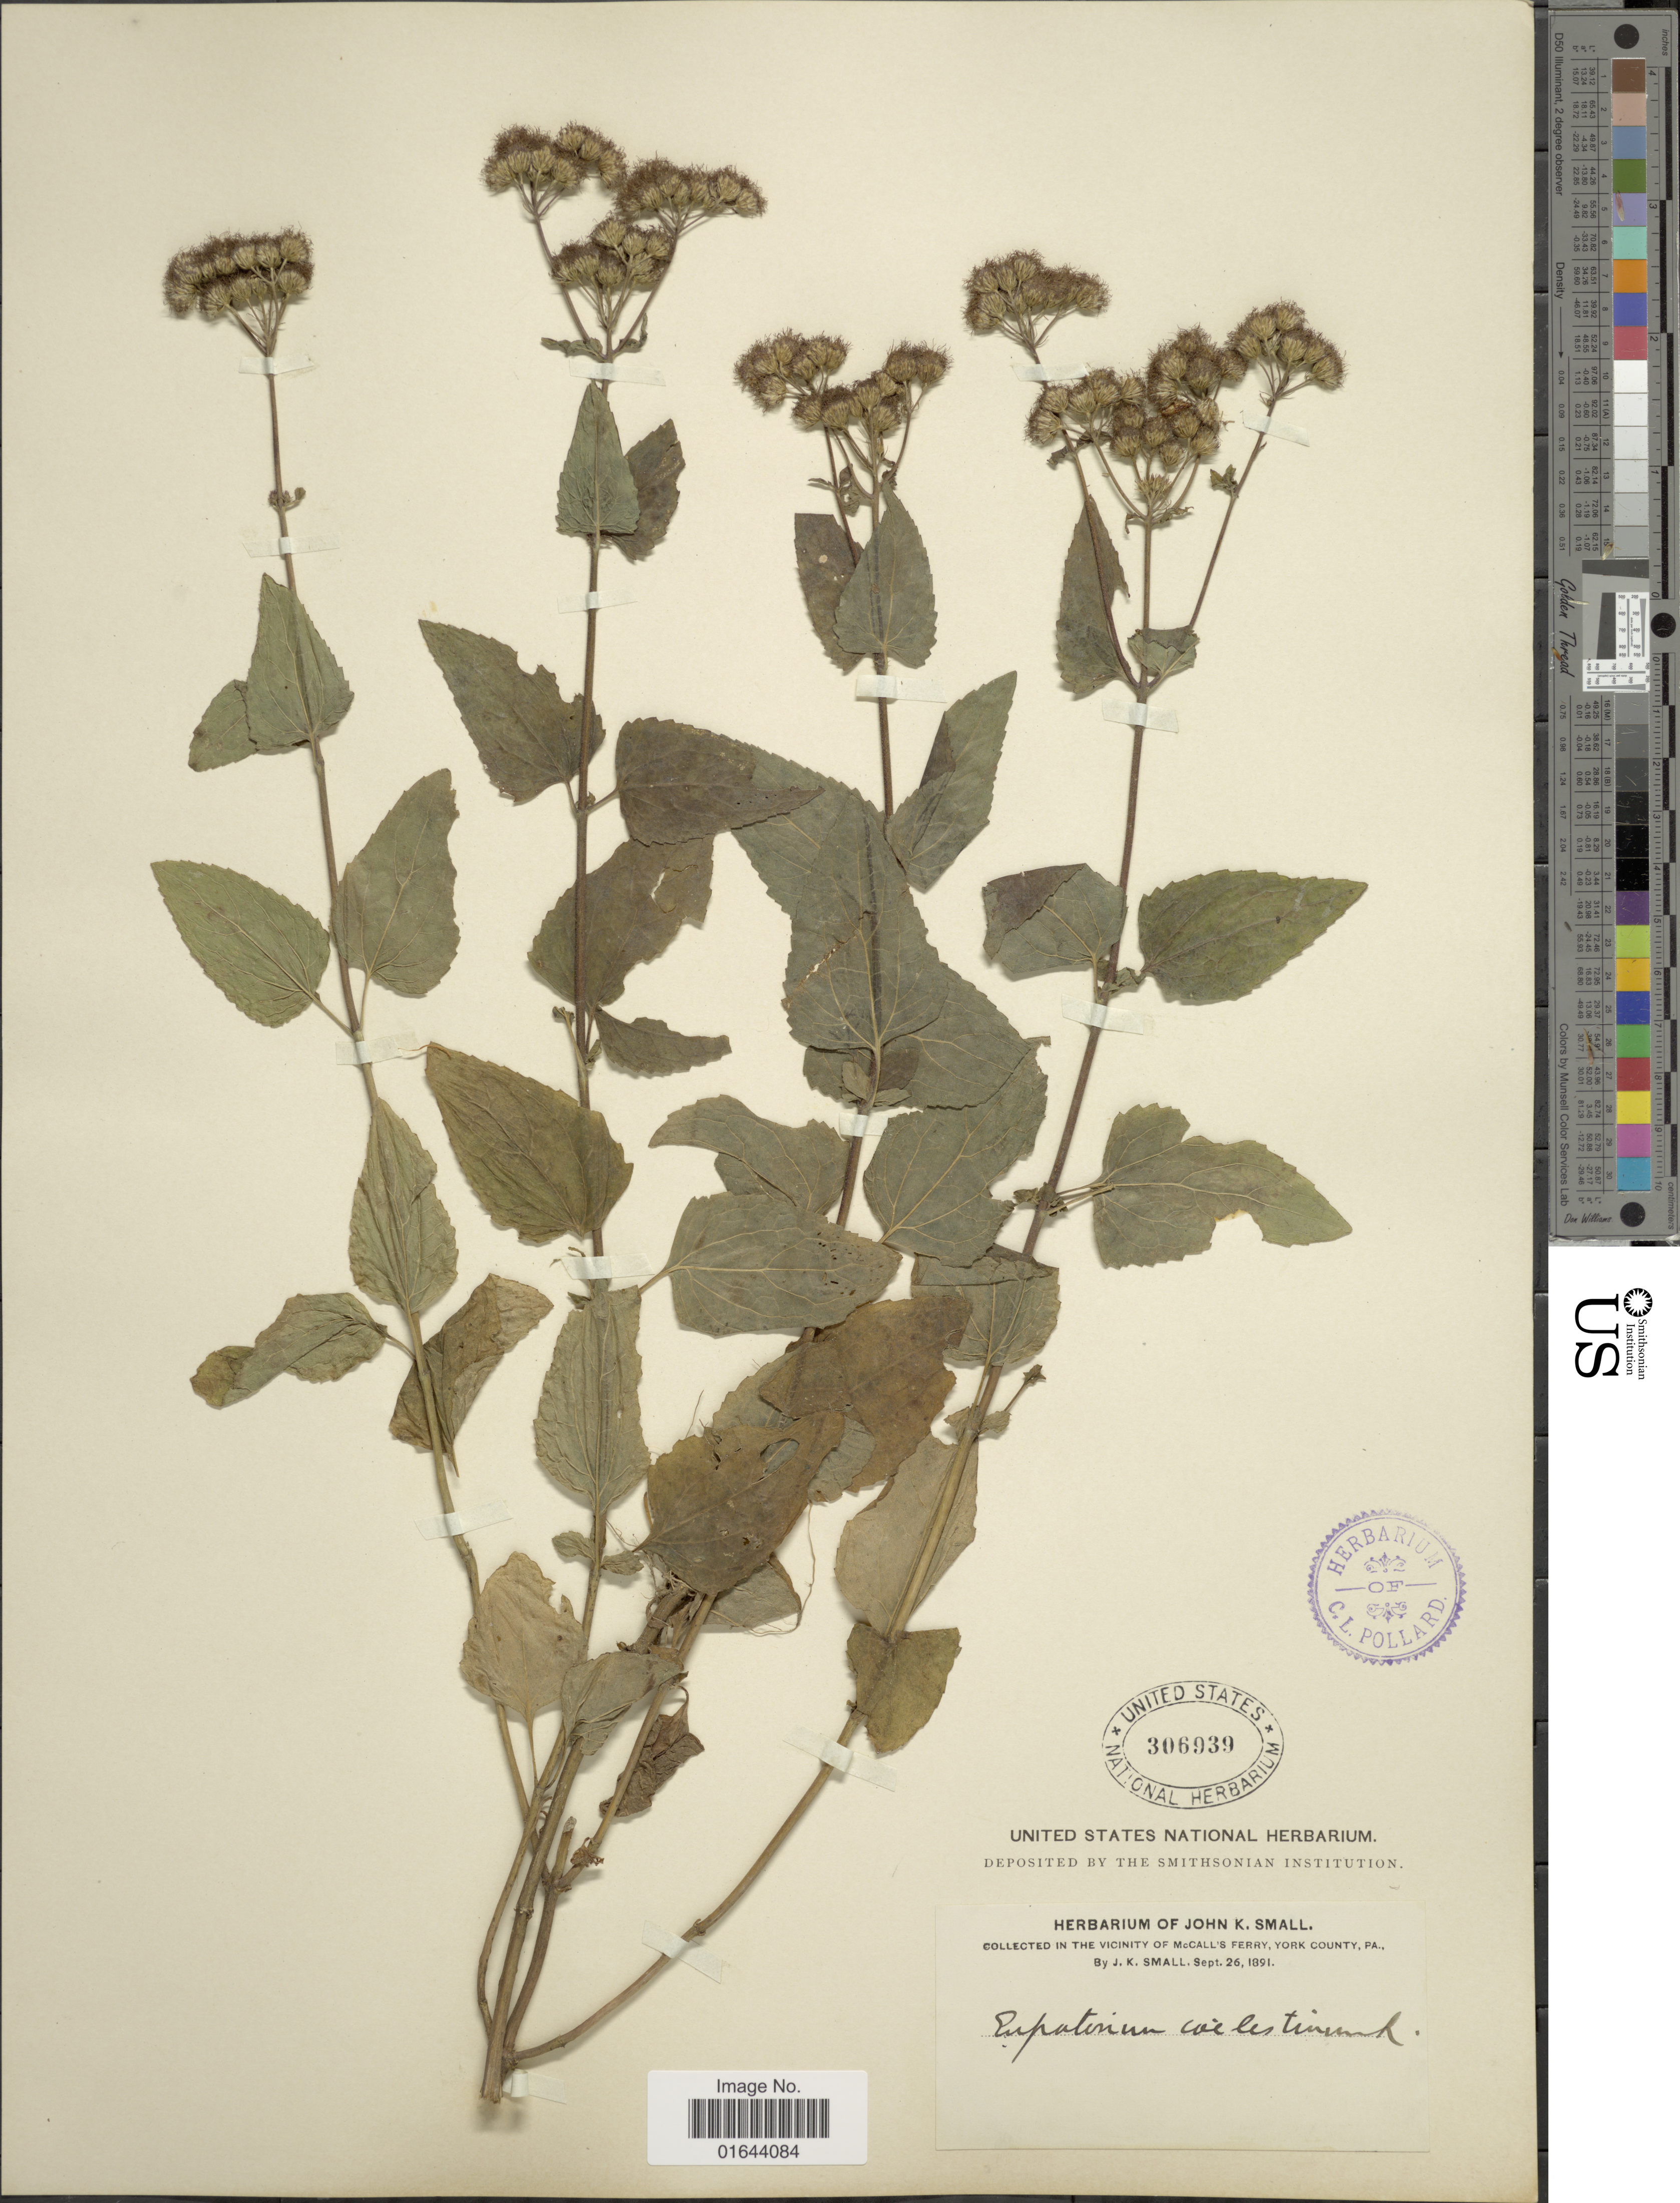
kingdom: Plantae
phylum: Tracheophyta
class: Magnoliopsida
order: Asterales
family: Asteraceae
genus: Conoclinium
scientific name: Conoclinium coelestinum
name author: (L.) DC.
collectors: J. K. Small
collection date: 1891-09-26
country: United States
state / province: Pennsylvania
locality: The Vicinity of McCall's Ferry, York County, PA.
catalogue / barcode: US 306939